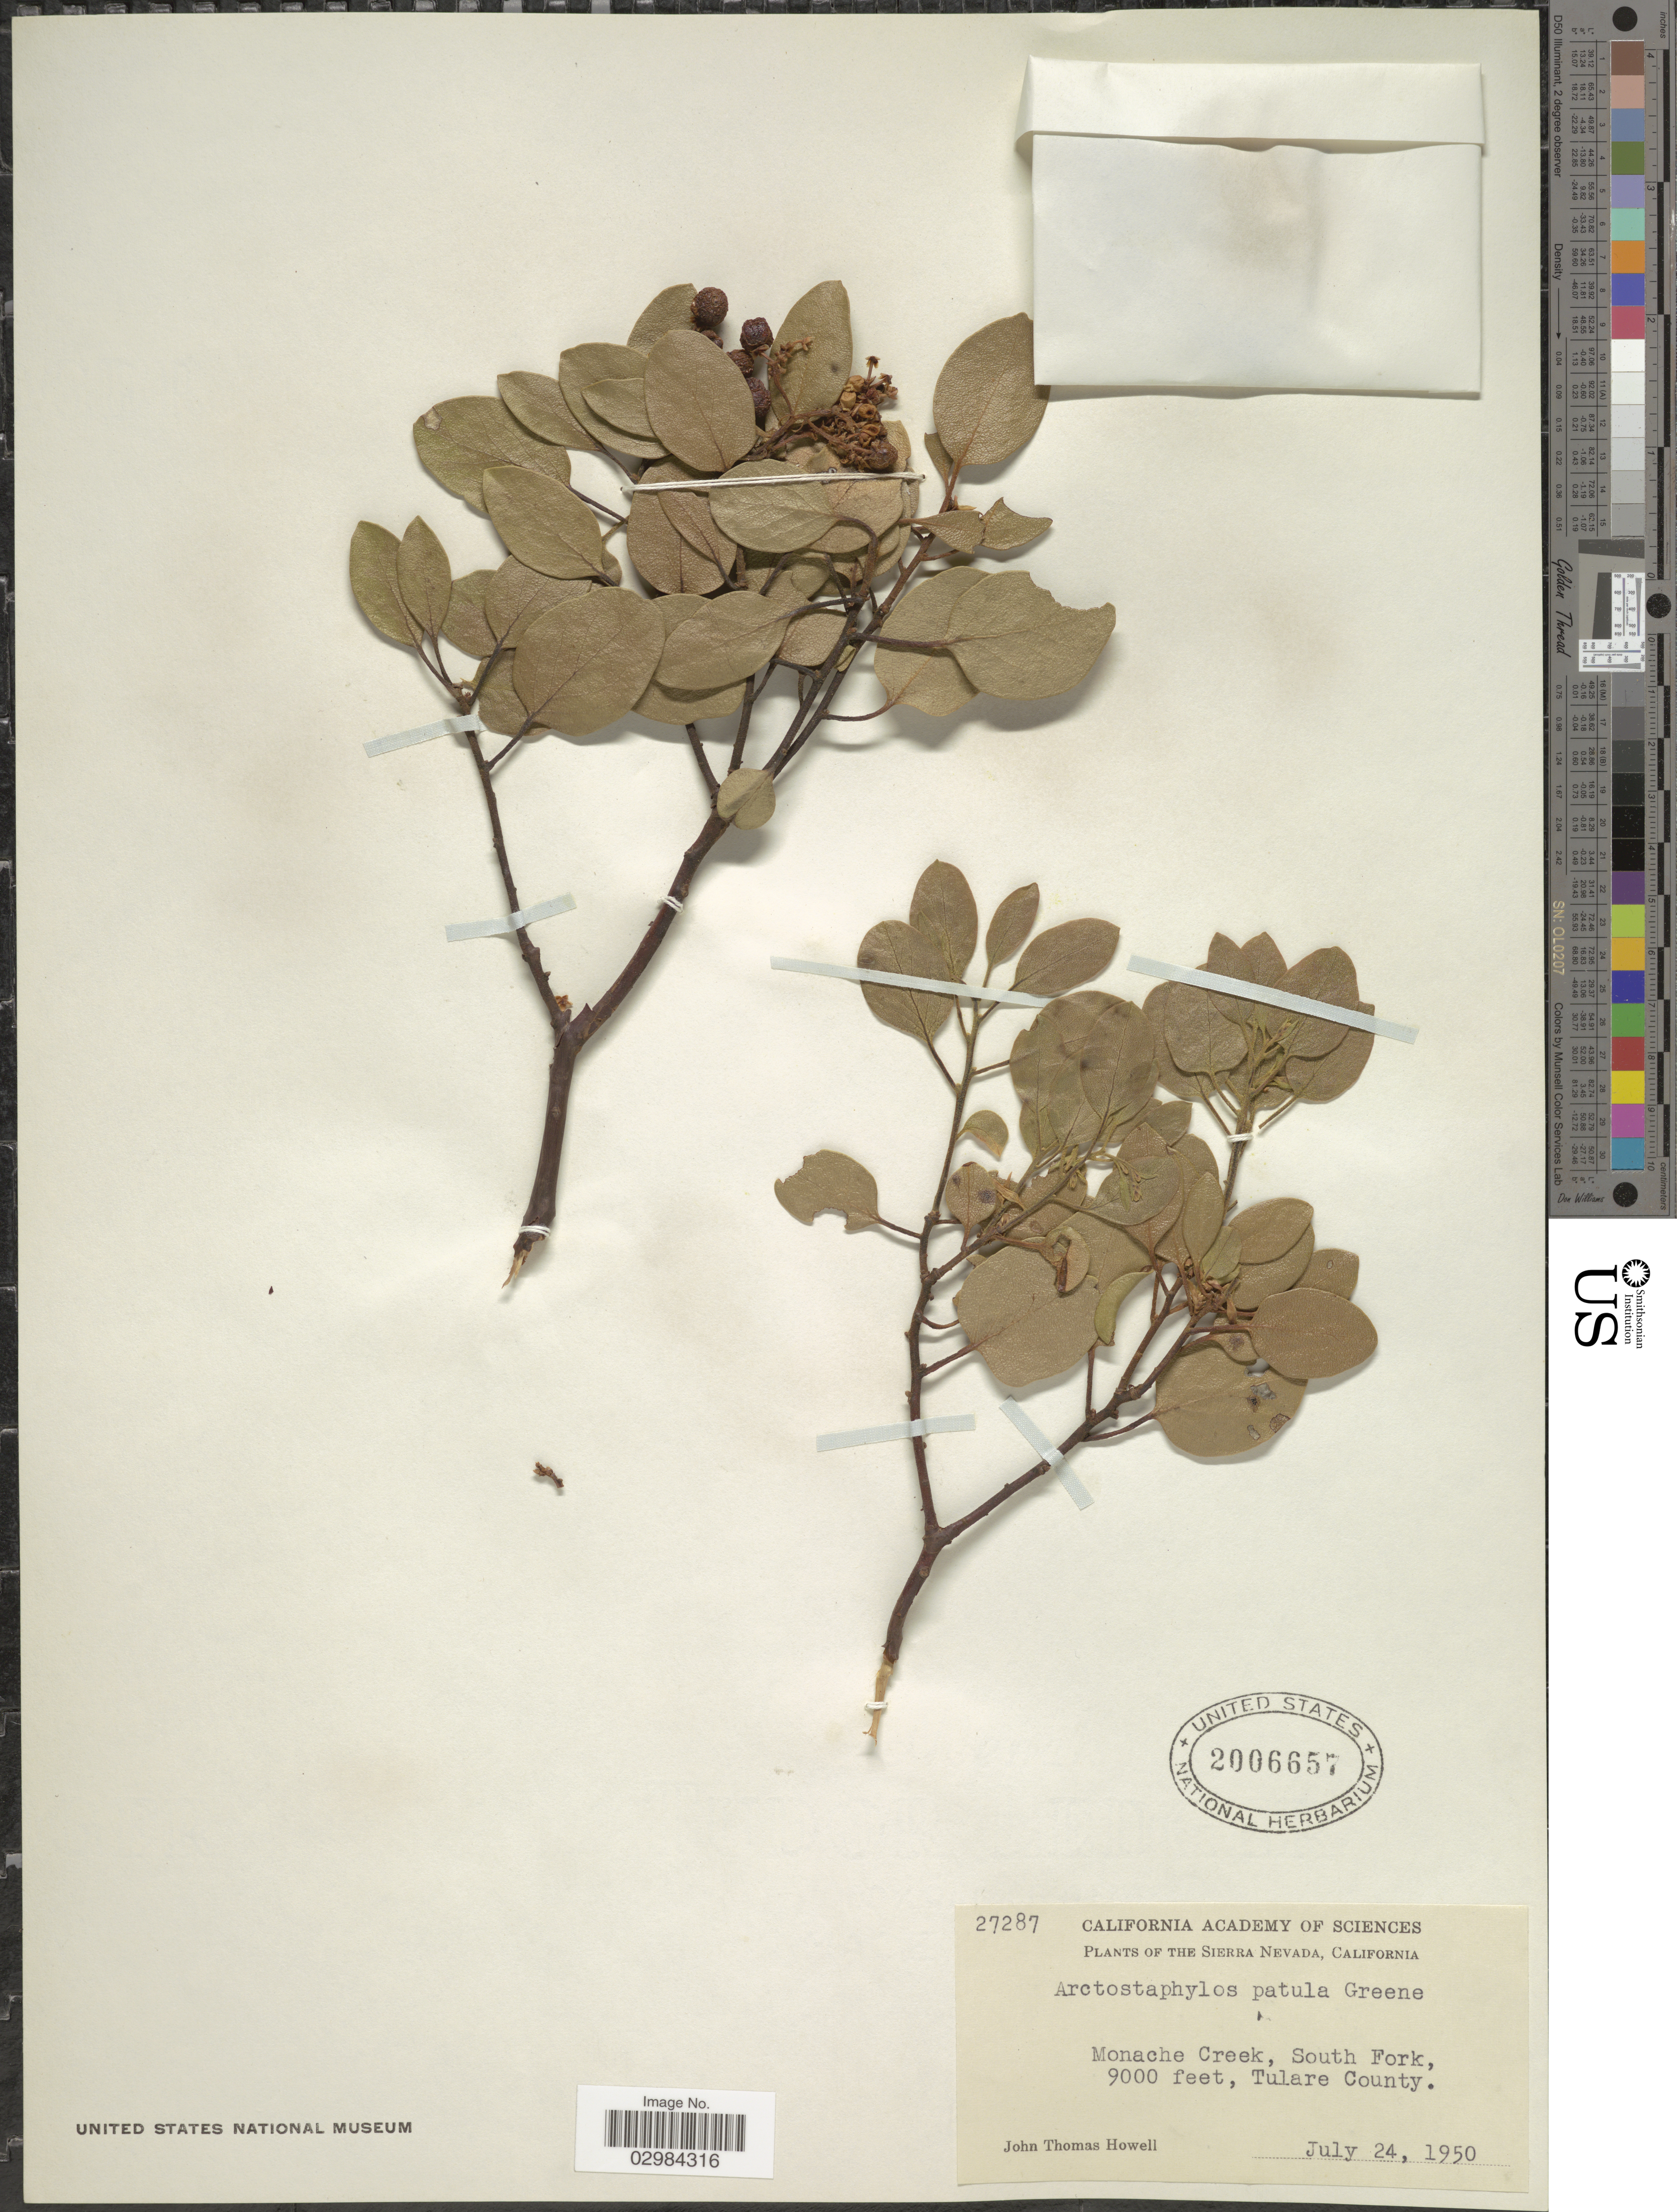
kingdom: Plantae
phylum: Tracheophyta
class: Magnoliopsida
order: Ericales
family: Ericaceae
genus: Arctostaphylos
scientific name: Arctostaphylos patula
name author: Greene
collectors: J. T. Howell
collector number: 27287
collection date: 1950-07-24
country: United States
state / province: California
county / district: Tulare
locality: The Sierra Nevada, Monanche Creek, South Fork, Tulare County.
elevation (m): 2743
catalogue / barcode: US 2006657